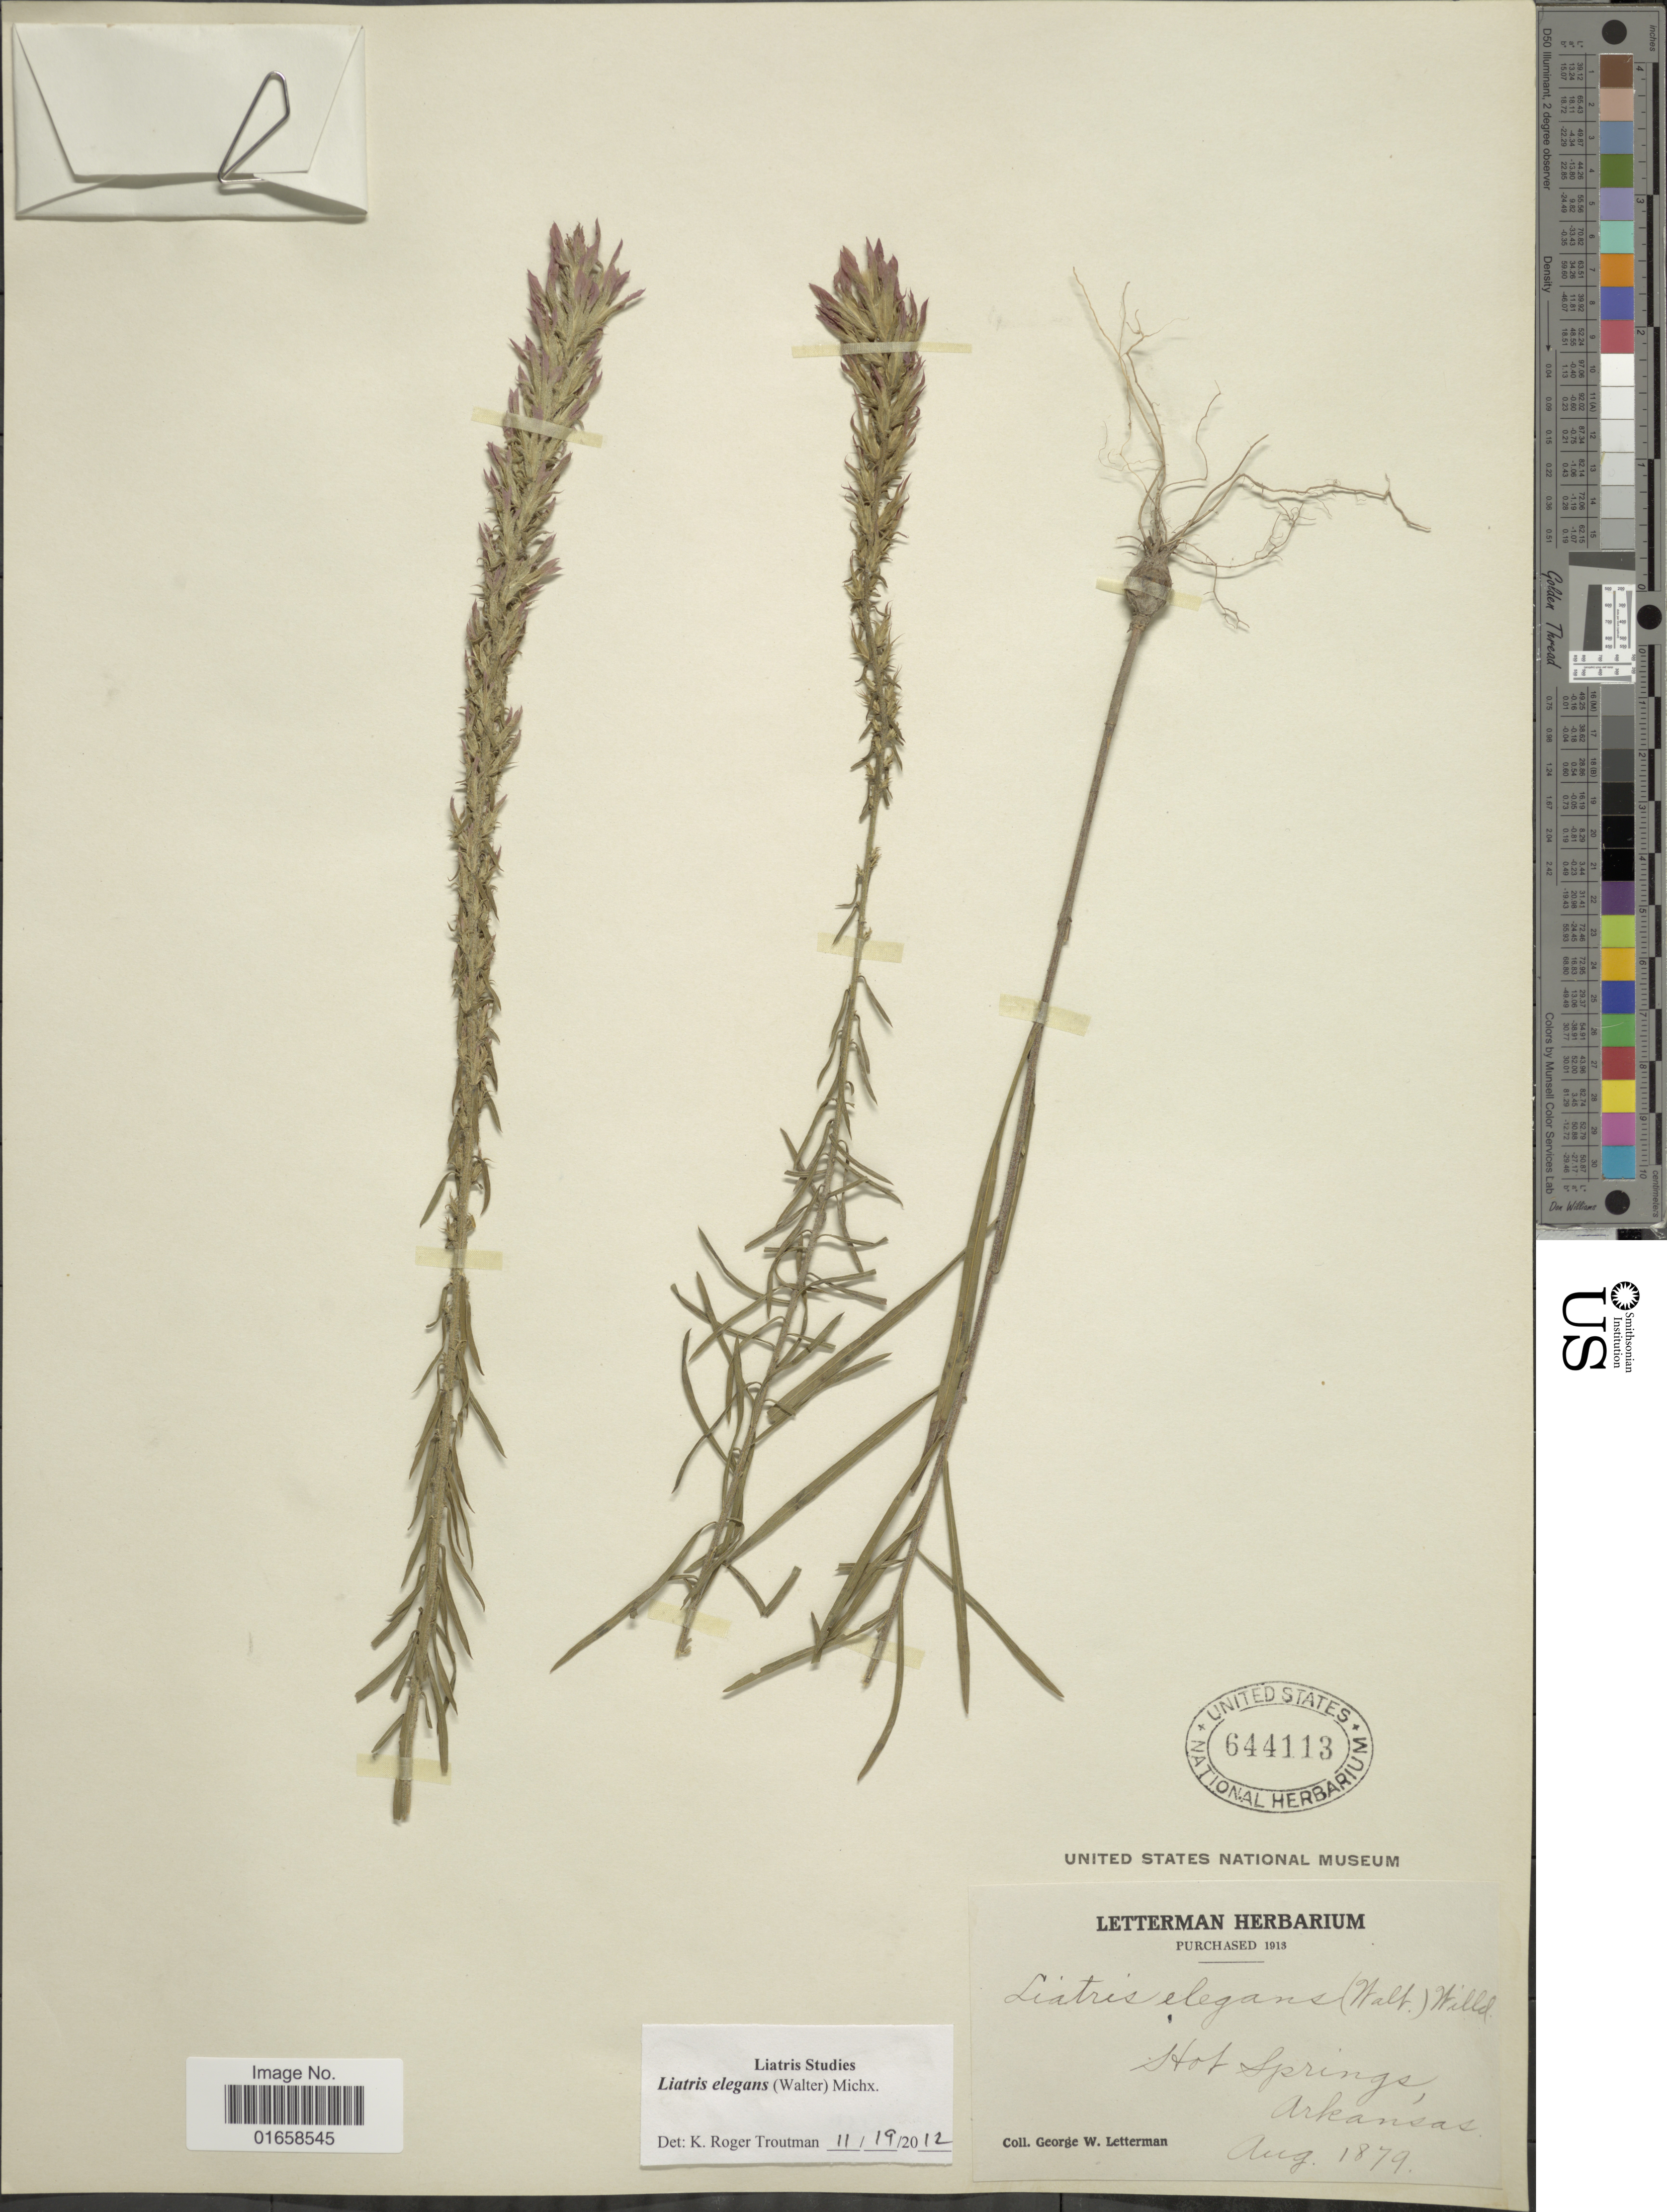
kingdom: Plantae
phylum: Tracheophyta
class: Magnoliopsida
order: Asterales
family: Asteraceae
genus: Liatris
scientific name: Liatris elegans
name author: (Walter) Michx.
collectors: G. W. Letterman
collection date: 1879-08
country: United States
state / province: Arkansas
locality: Hot Springs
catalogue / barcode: US 644113